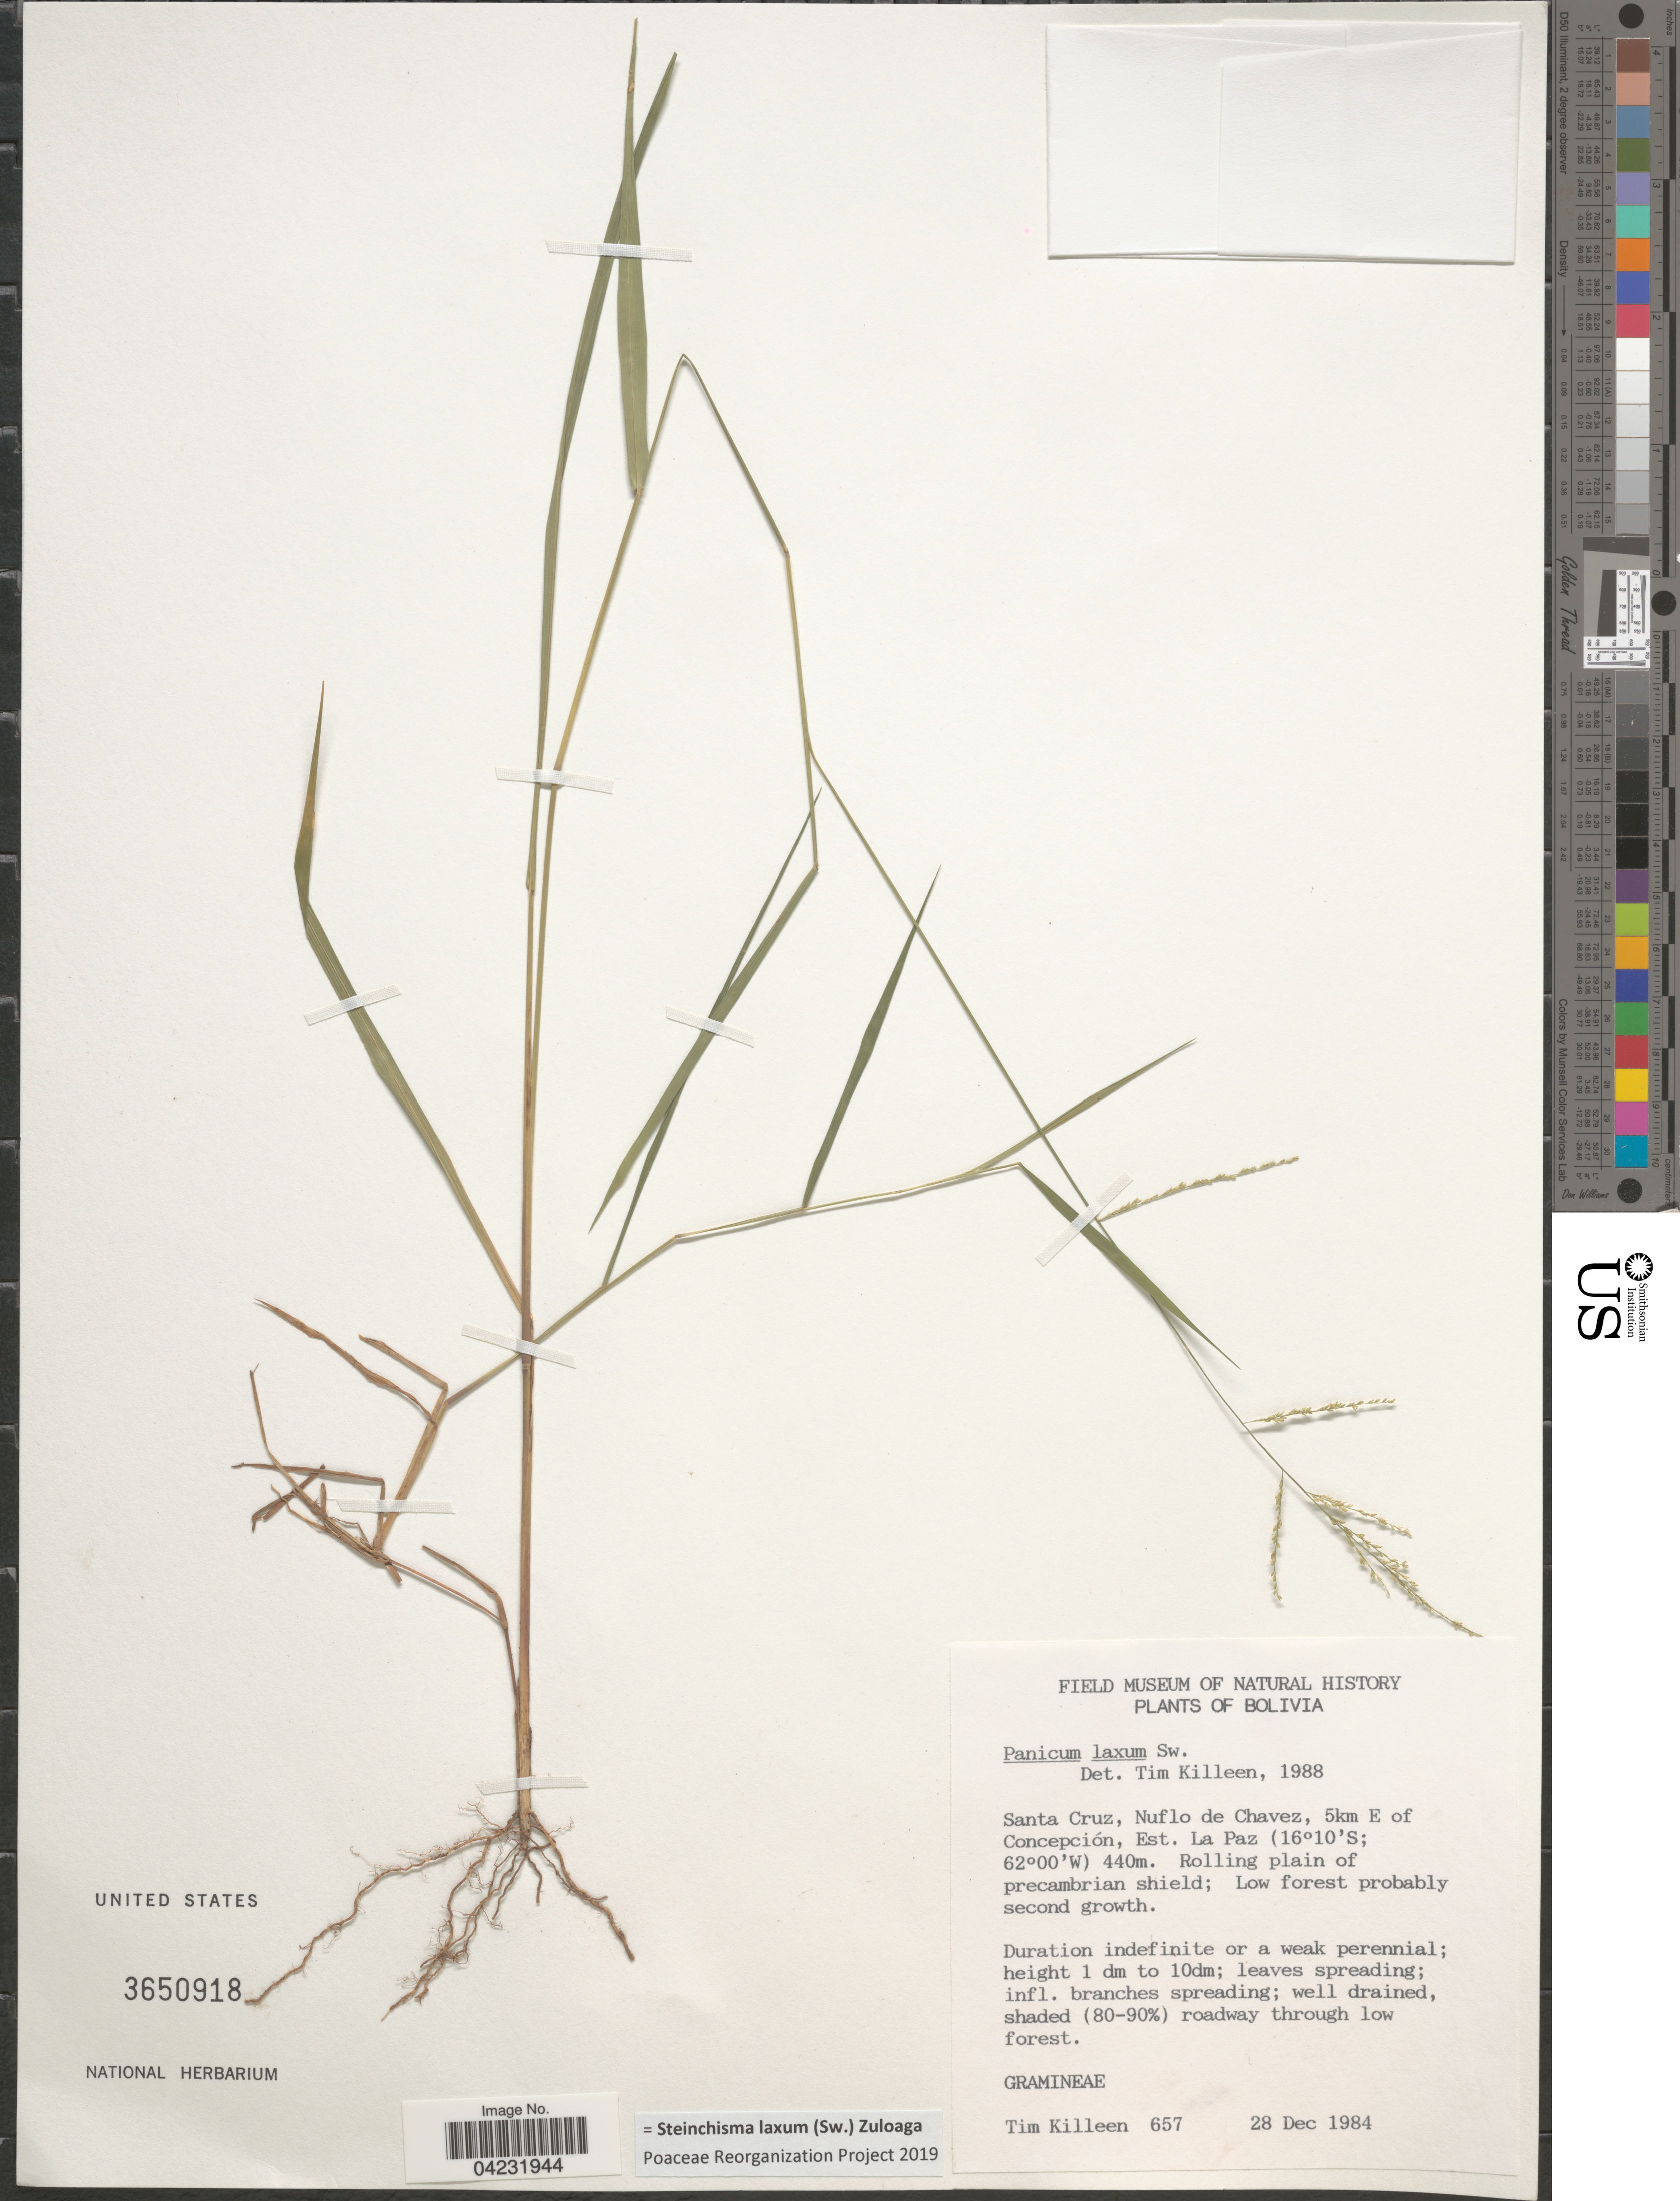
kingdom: Plantae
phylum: Tracheophyta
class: Liliopsida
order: Poales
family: Poaceae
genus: Steinchisma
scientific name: Steinchisma laxum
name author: (Sw.) Zuloaga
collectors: T. J. Killeen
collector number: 657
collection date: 1984-12-28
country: Bolivia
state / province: La Paz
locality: Santa Cruz, Nuflo de Chavez, 5km E of Concepción.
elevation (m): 440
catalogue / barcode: US 3650918